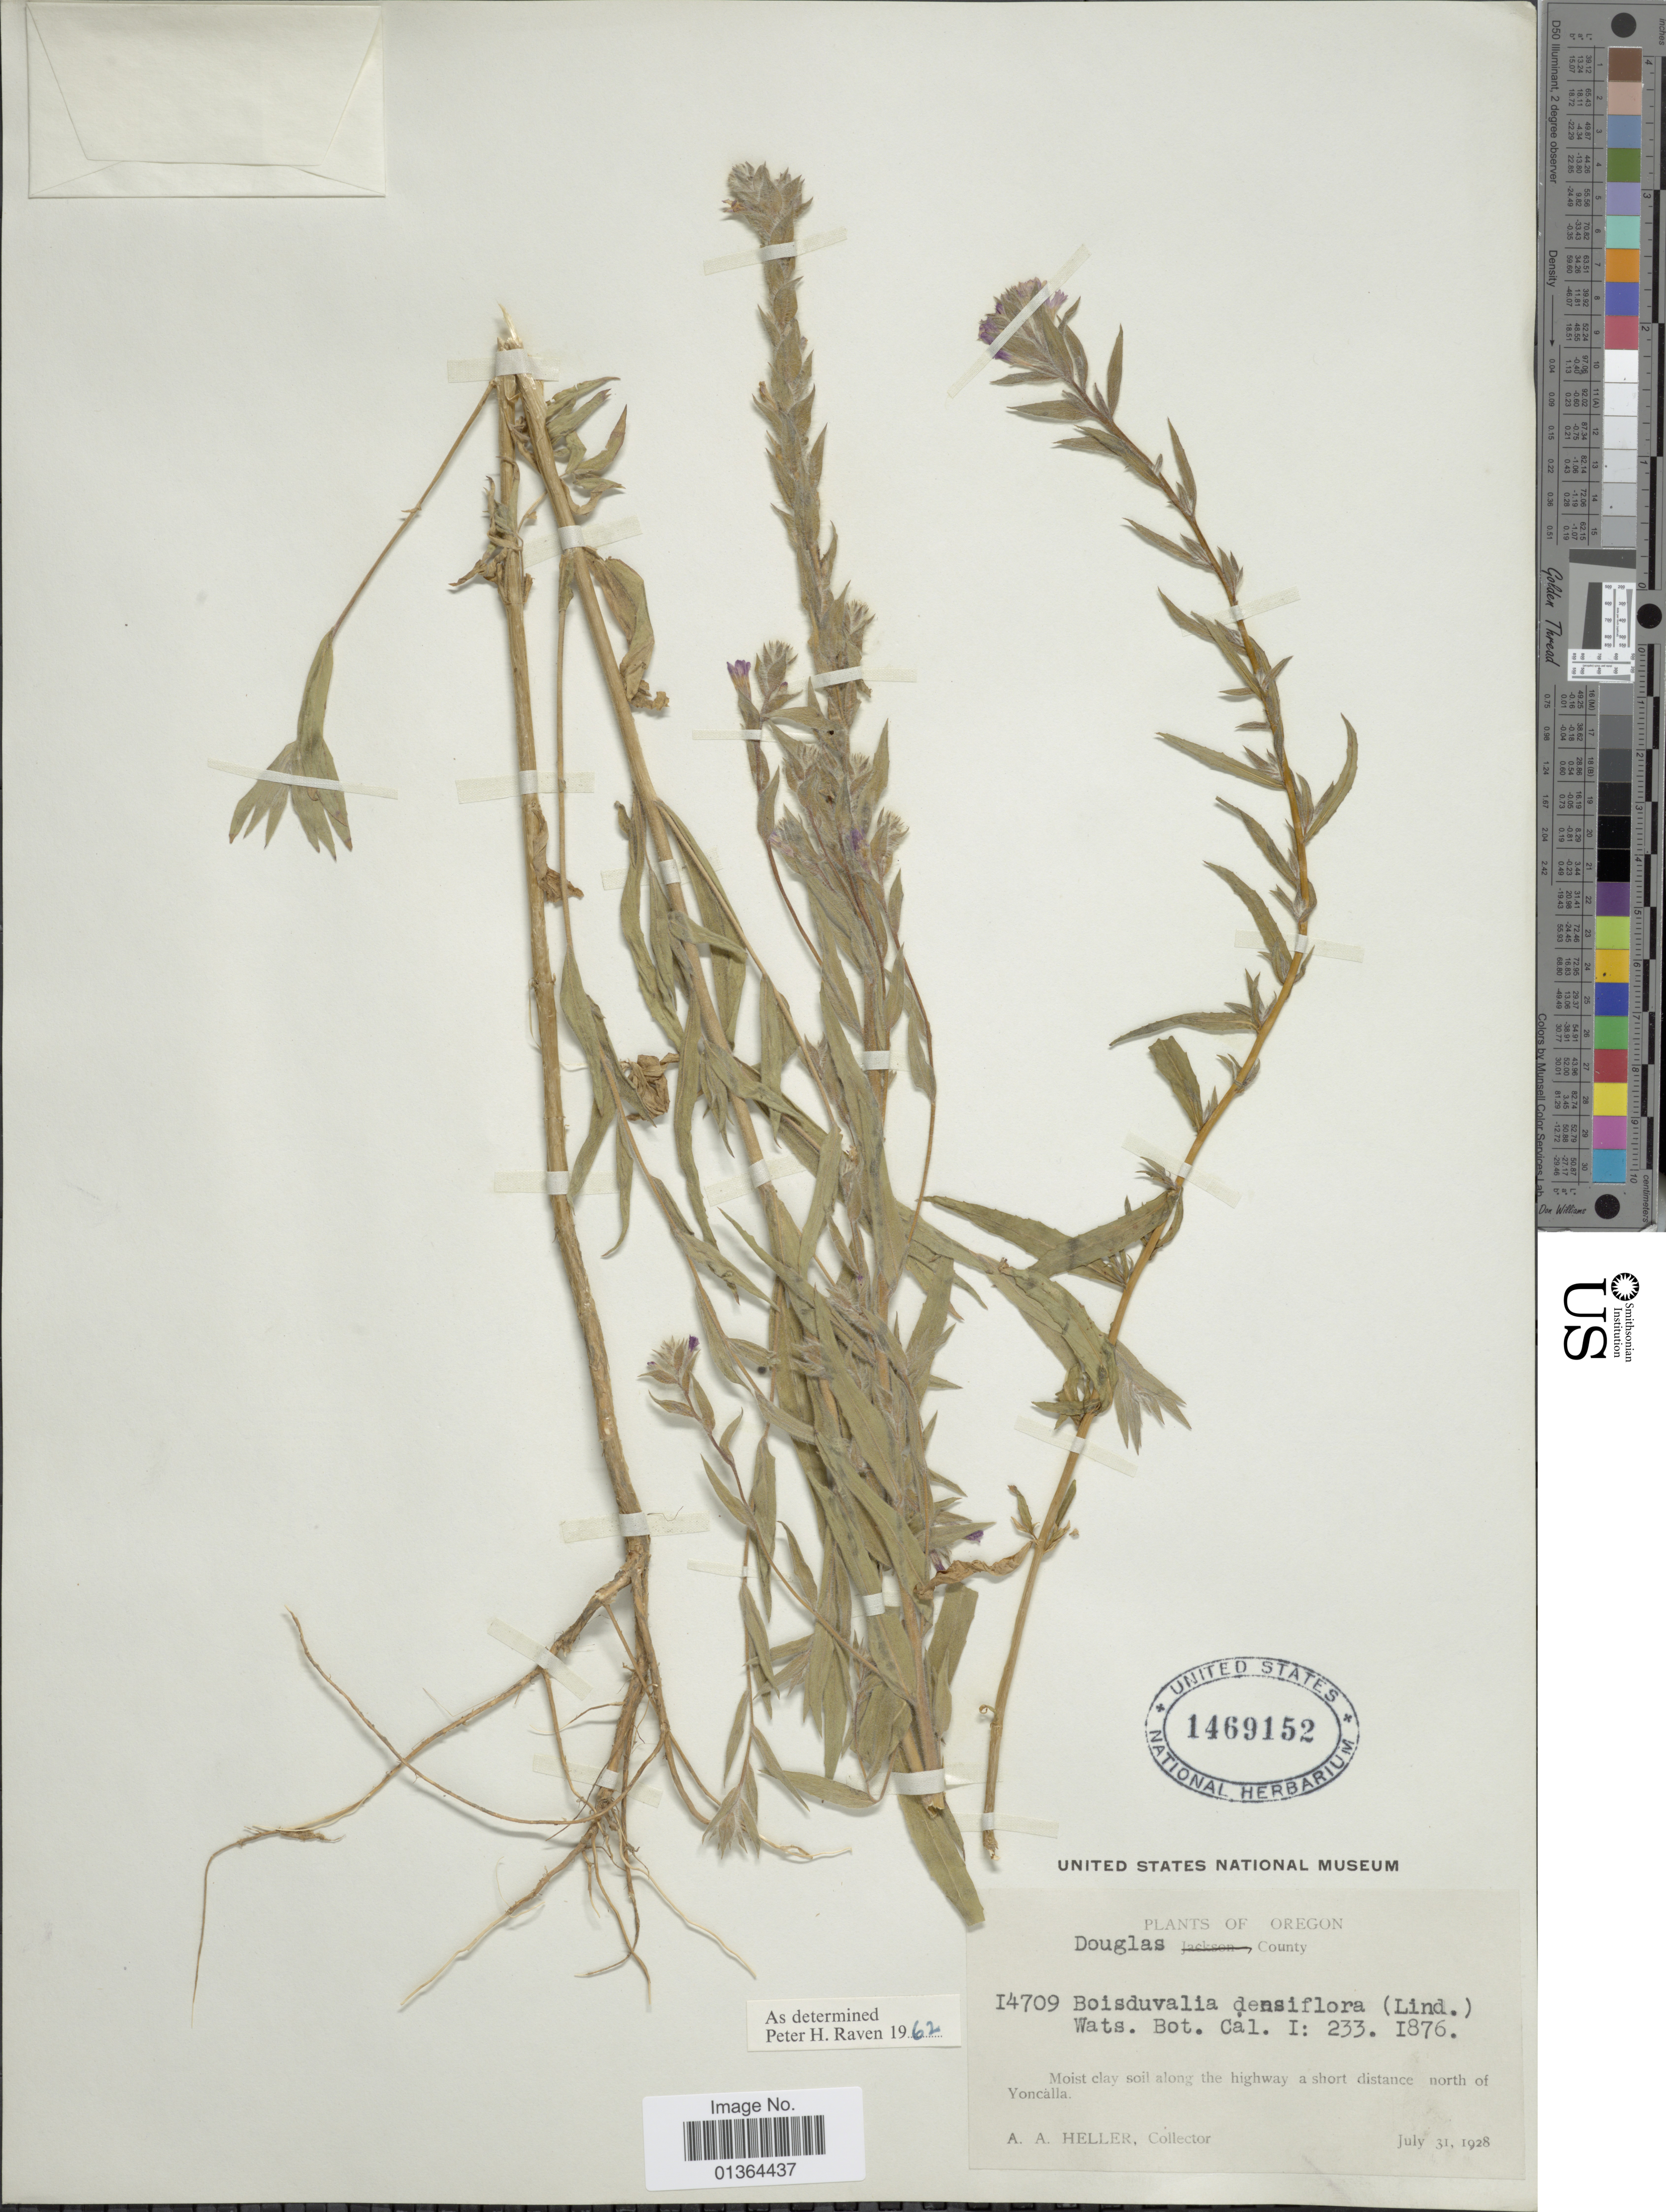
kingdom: Plantae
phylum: Tracheophyta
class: Magnoliopsida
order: Myrtales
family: Onagraceae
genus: Epilobium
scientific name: Epilobium densiflorum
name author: (Lindl.) Hoch & P.H. Raven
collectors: A. A. Heller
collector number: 14709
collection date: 1928-07-31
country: United States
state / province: Oregon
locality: Douglas County, along the highway a short distance north of Yoncalla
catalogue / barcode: US 1469152